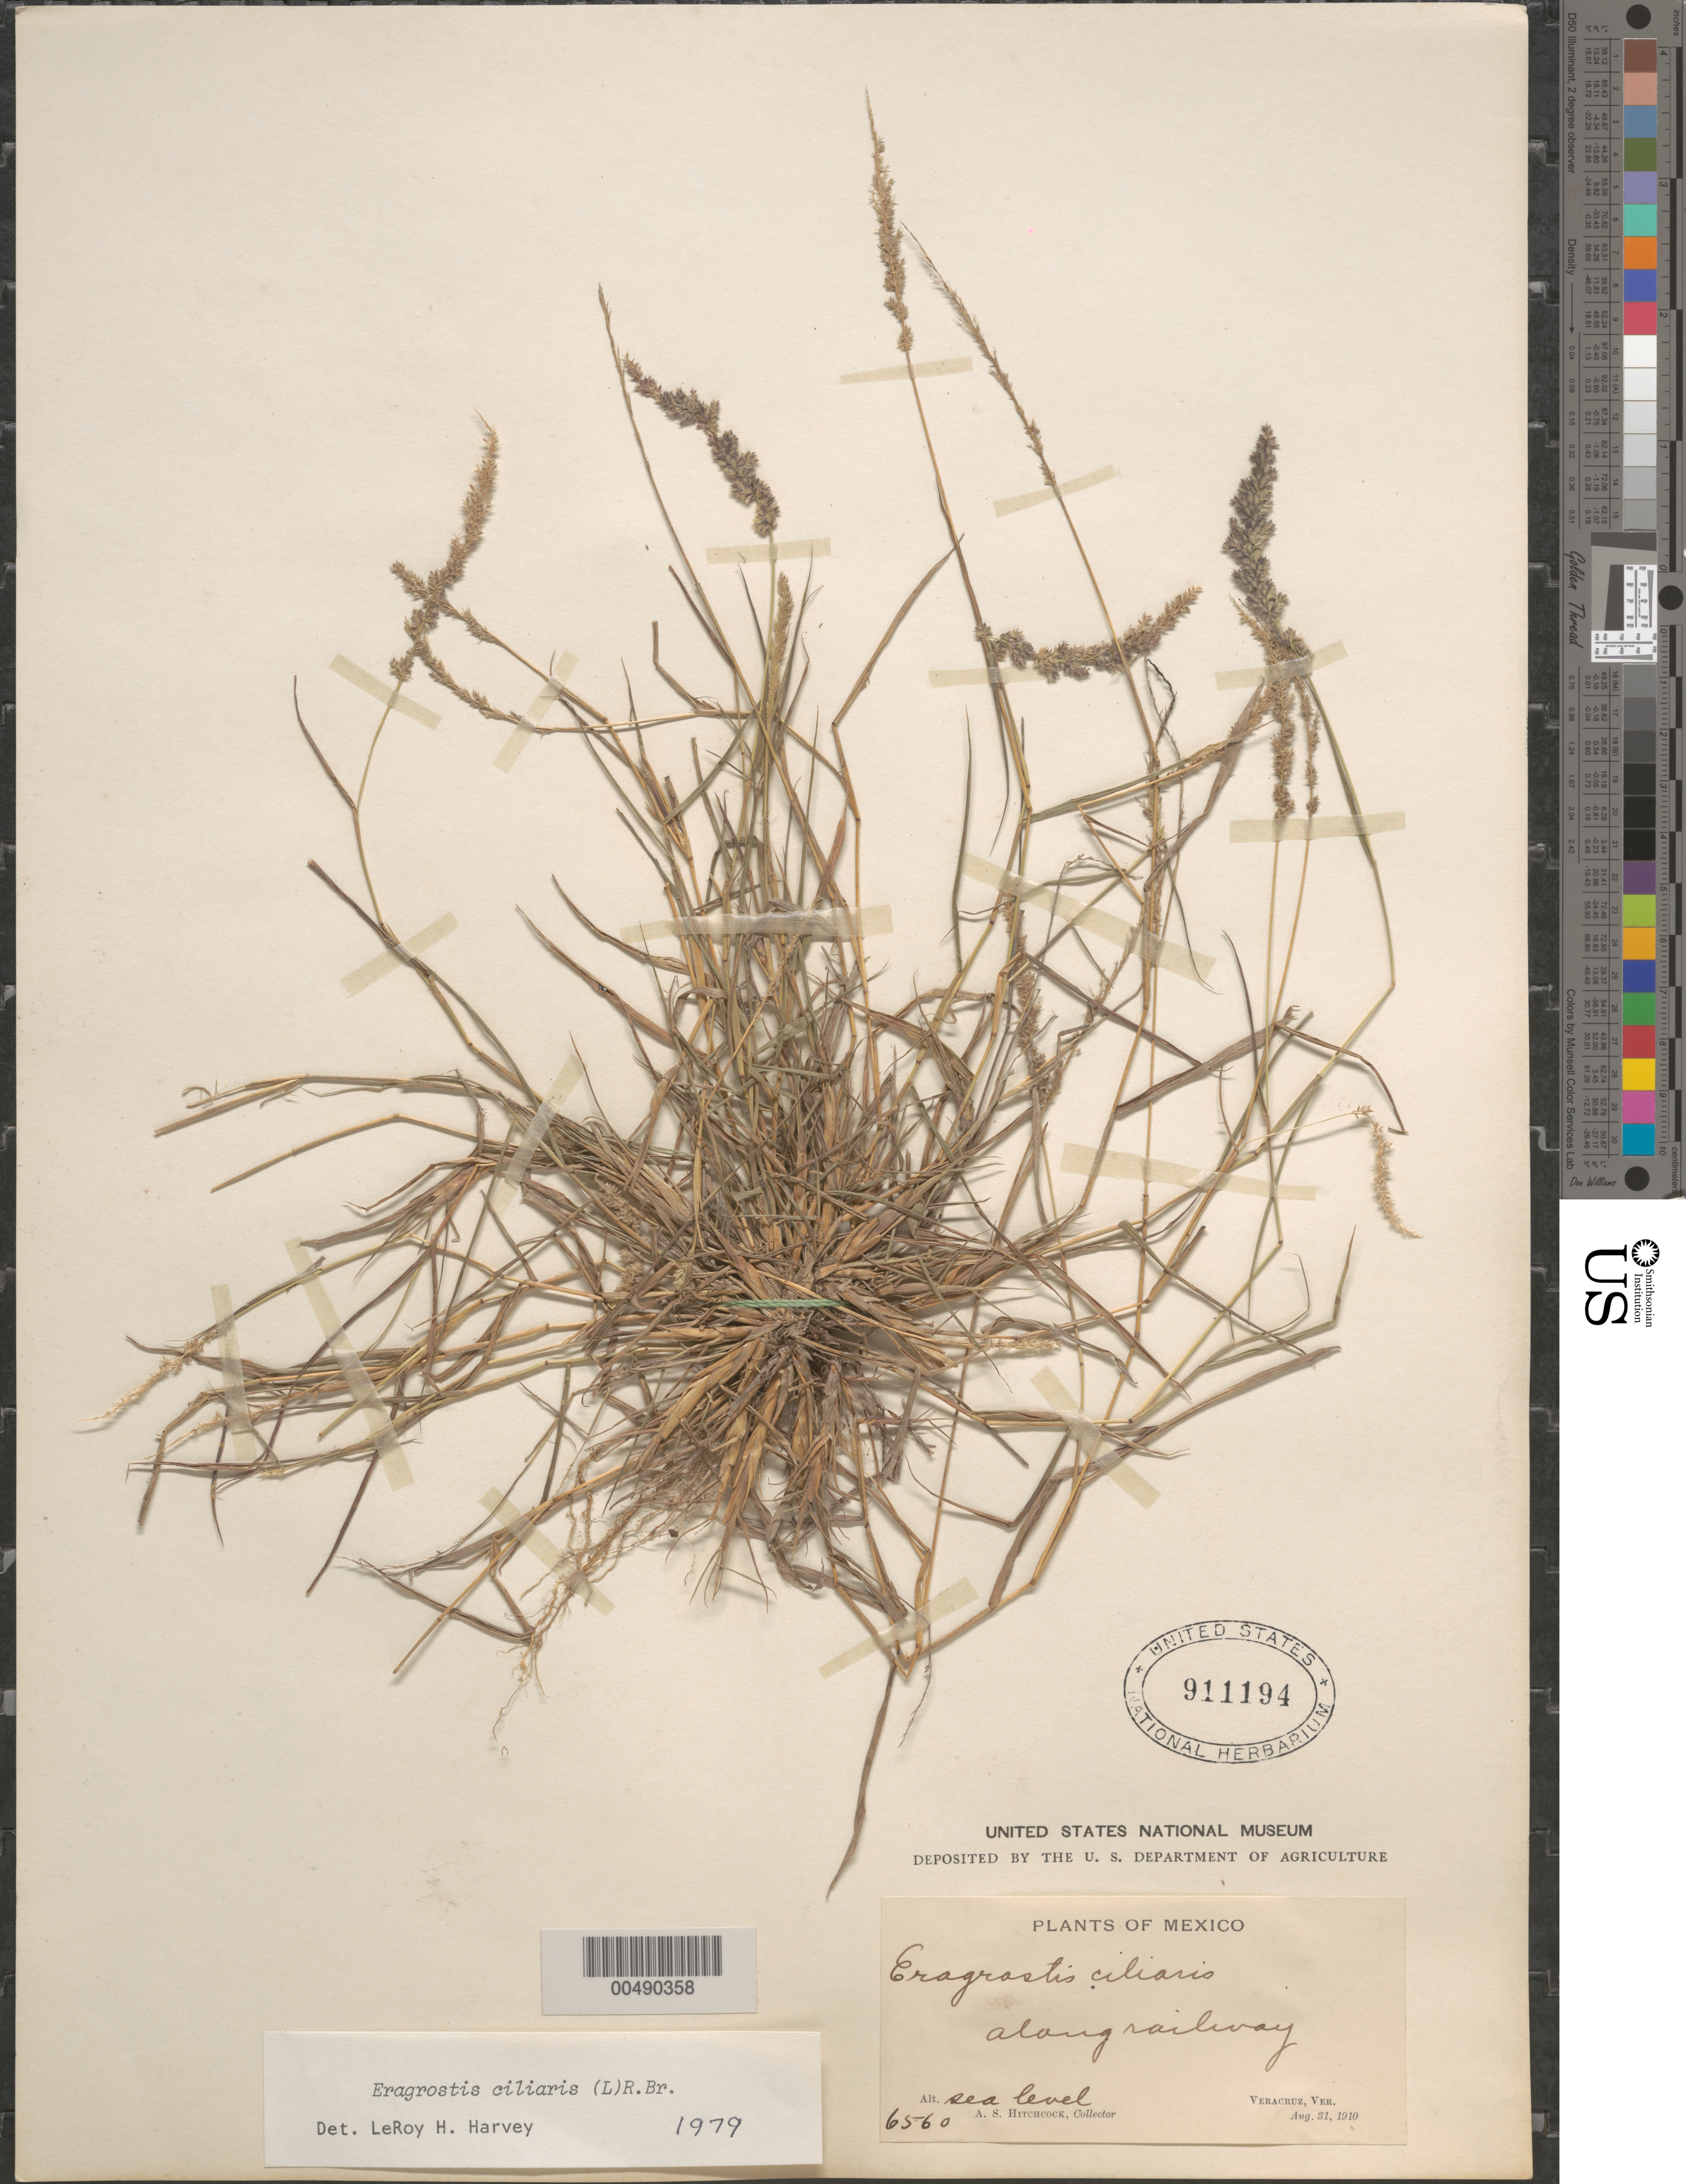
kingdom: Plantae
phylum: Tracheophyta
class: Liliopsida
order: Poales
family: Poaceae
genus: Eragrostis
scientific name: Eragrostis ciliaris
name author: (L.) R. Br.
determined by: Harvey, L. H.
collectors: A. S. Hitchcock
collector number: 6560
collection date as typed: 31 Aug 1910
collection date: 1910-08-31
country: Mexico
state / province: Veracruz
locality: Veracruz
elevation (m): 0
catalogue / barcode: US 911194